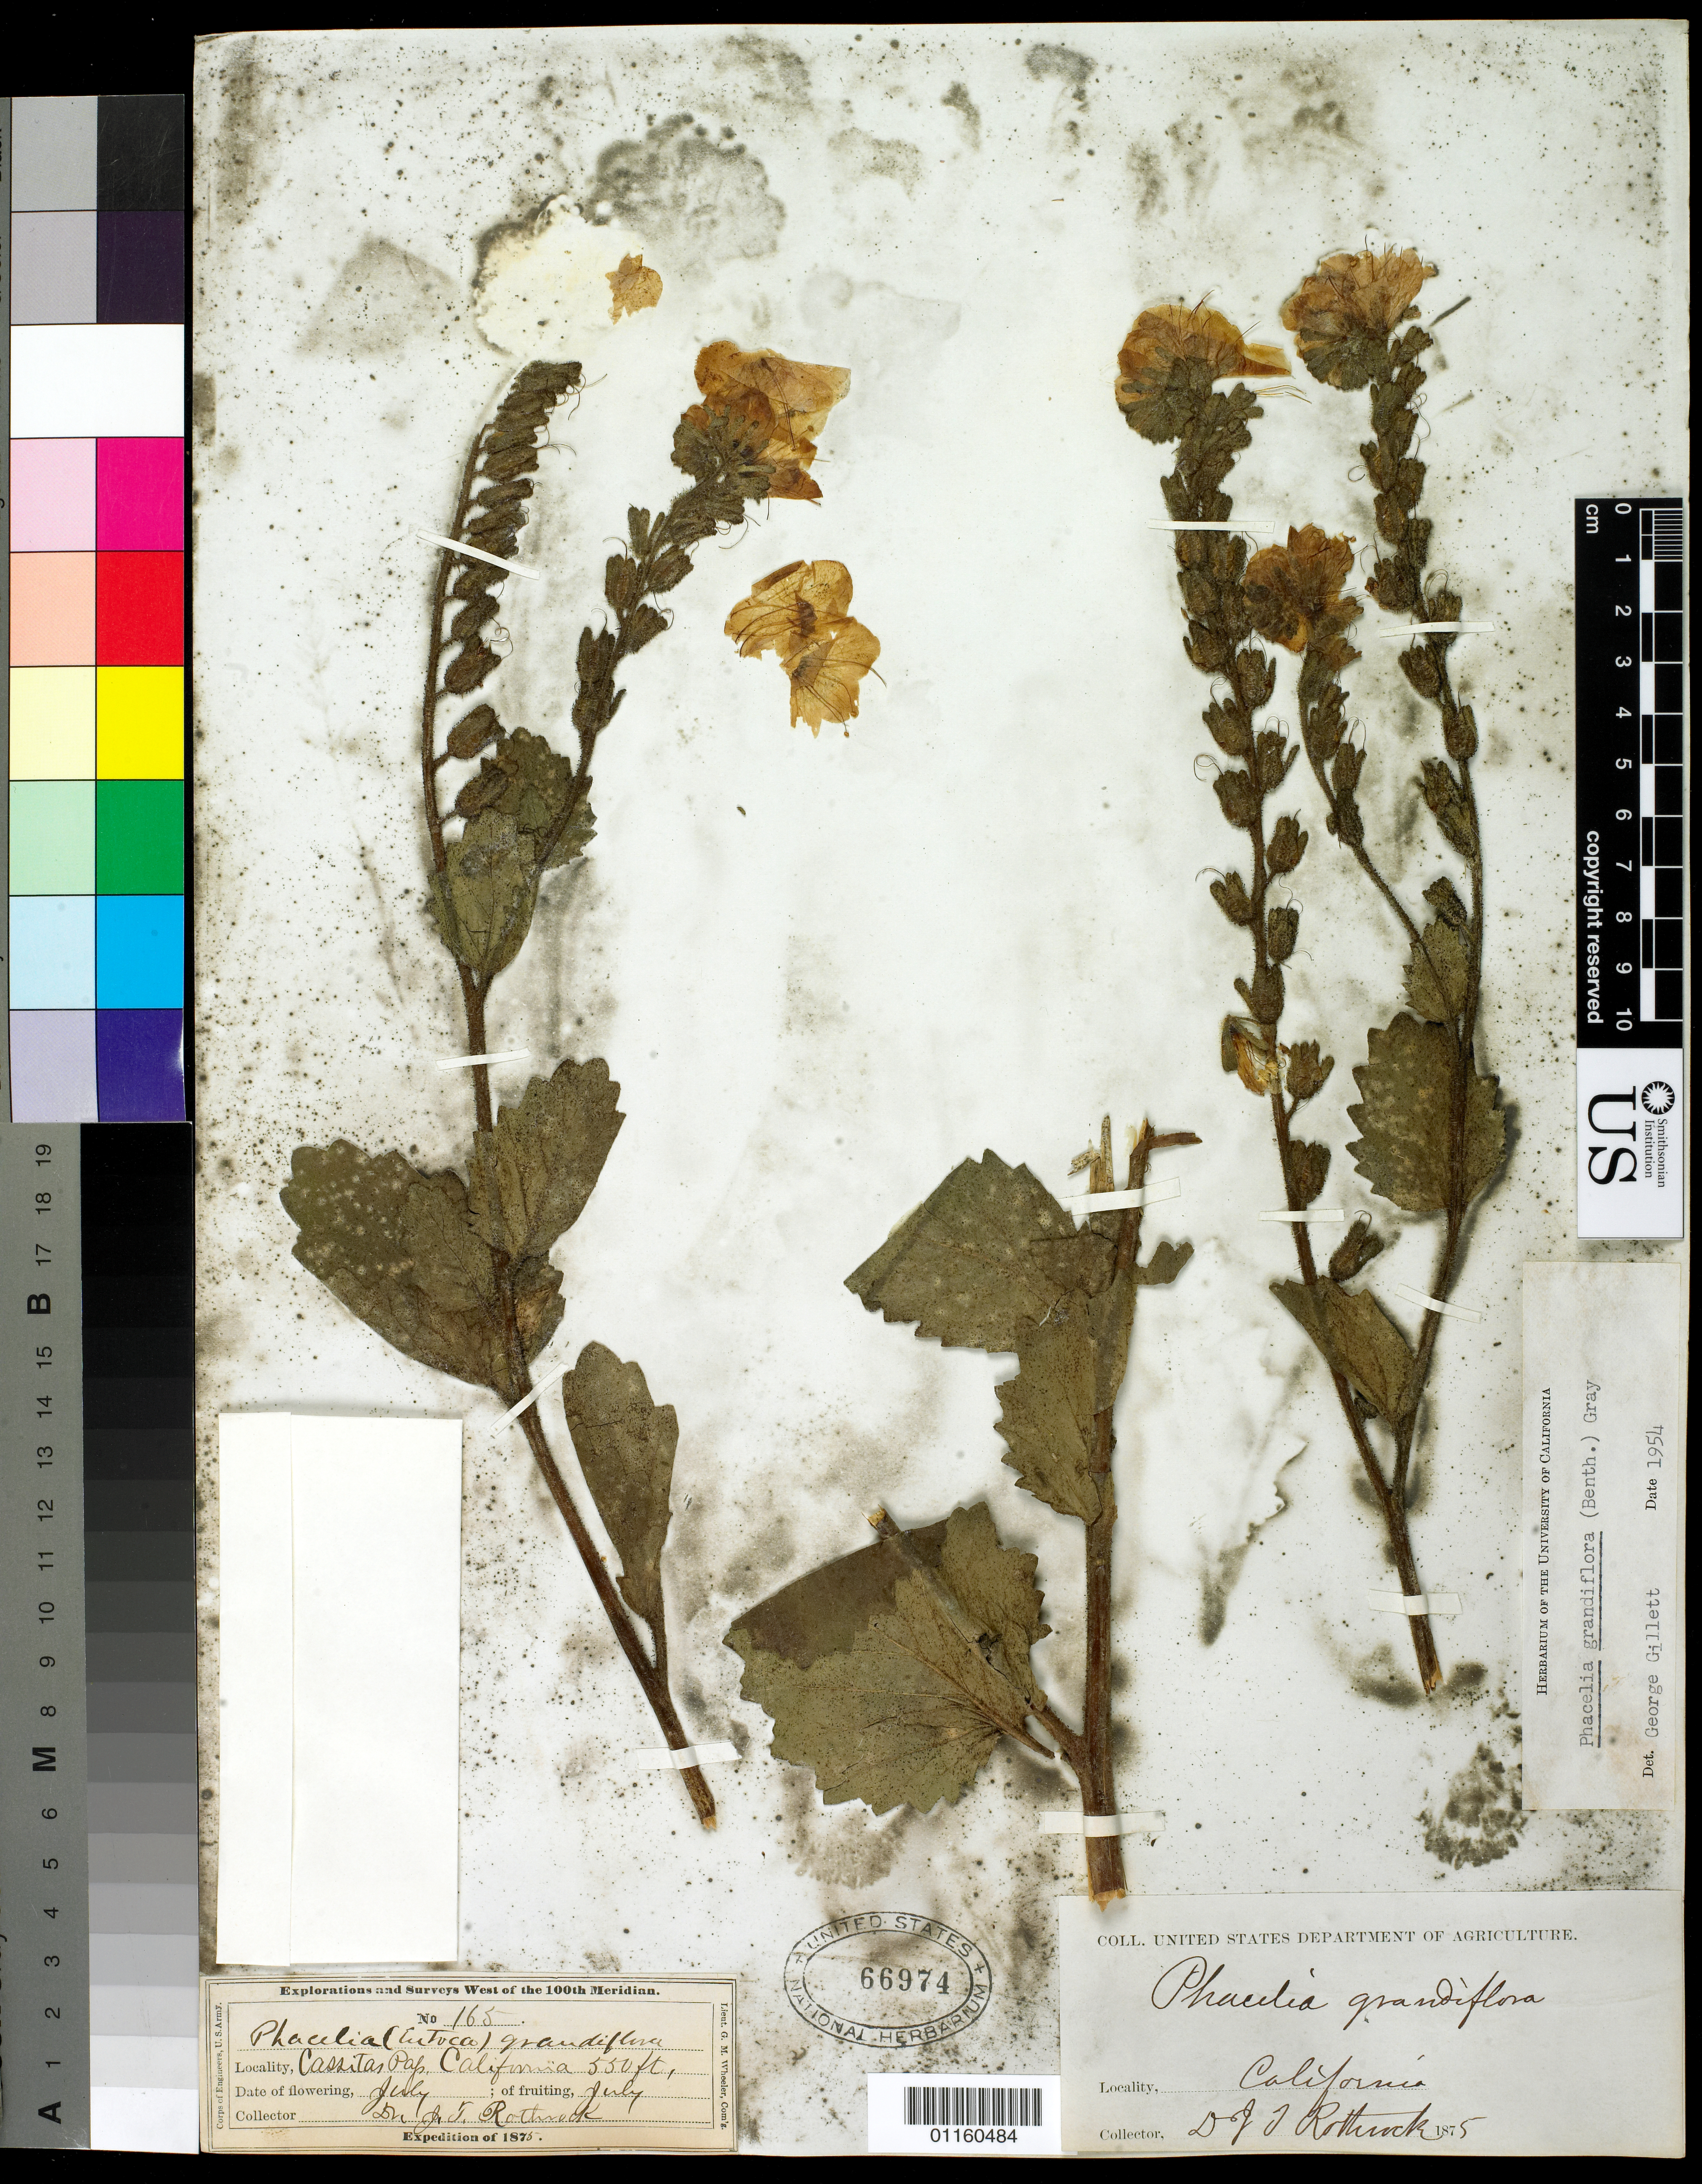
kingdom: Plantae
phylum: Tracheophyta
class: Magnoliopsida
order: Boraginales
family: Hydrophyllaceae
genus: Phacelia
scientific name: Phacelia grandiflora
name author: (Benth.) A. Gray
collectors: J. T. Rothrock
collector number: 165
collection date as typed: Jul 1875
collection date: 1875-07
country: United States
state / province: California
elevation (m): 168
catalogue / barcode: US 66974